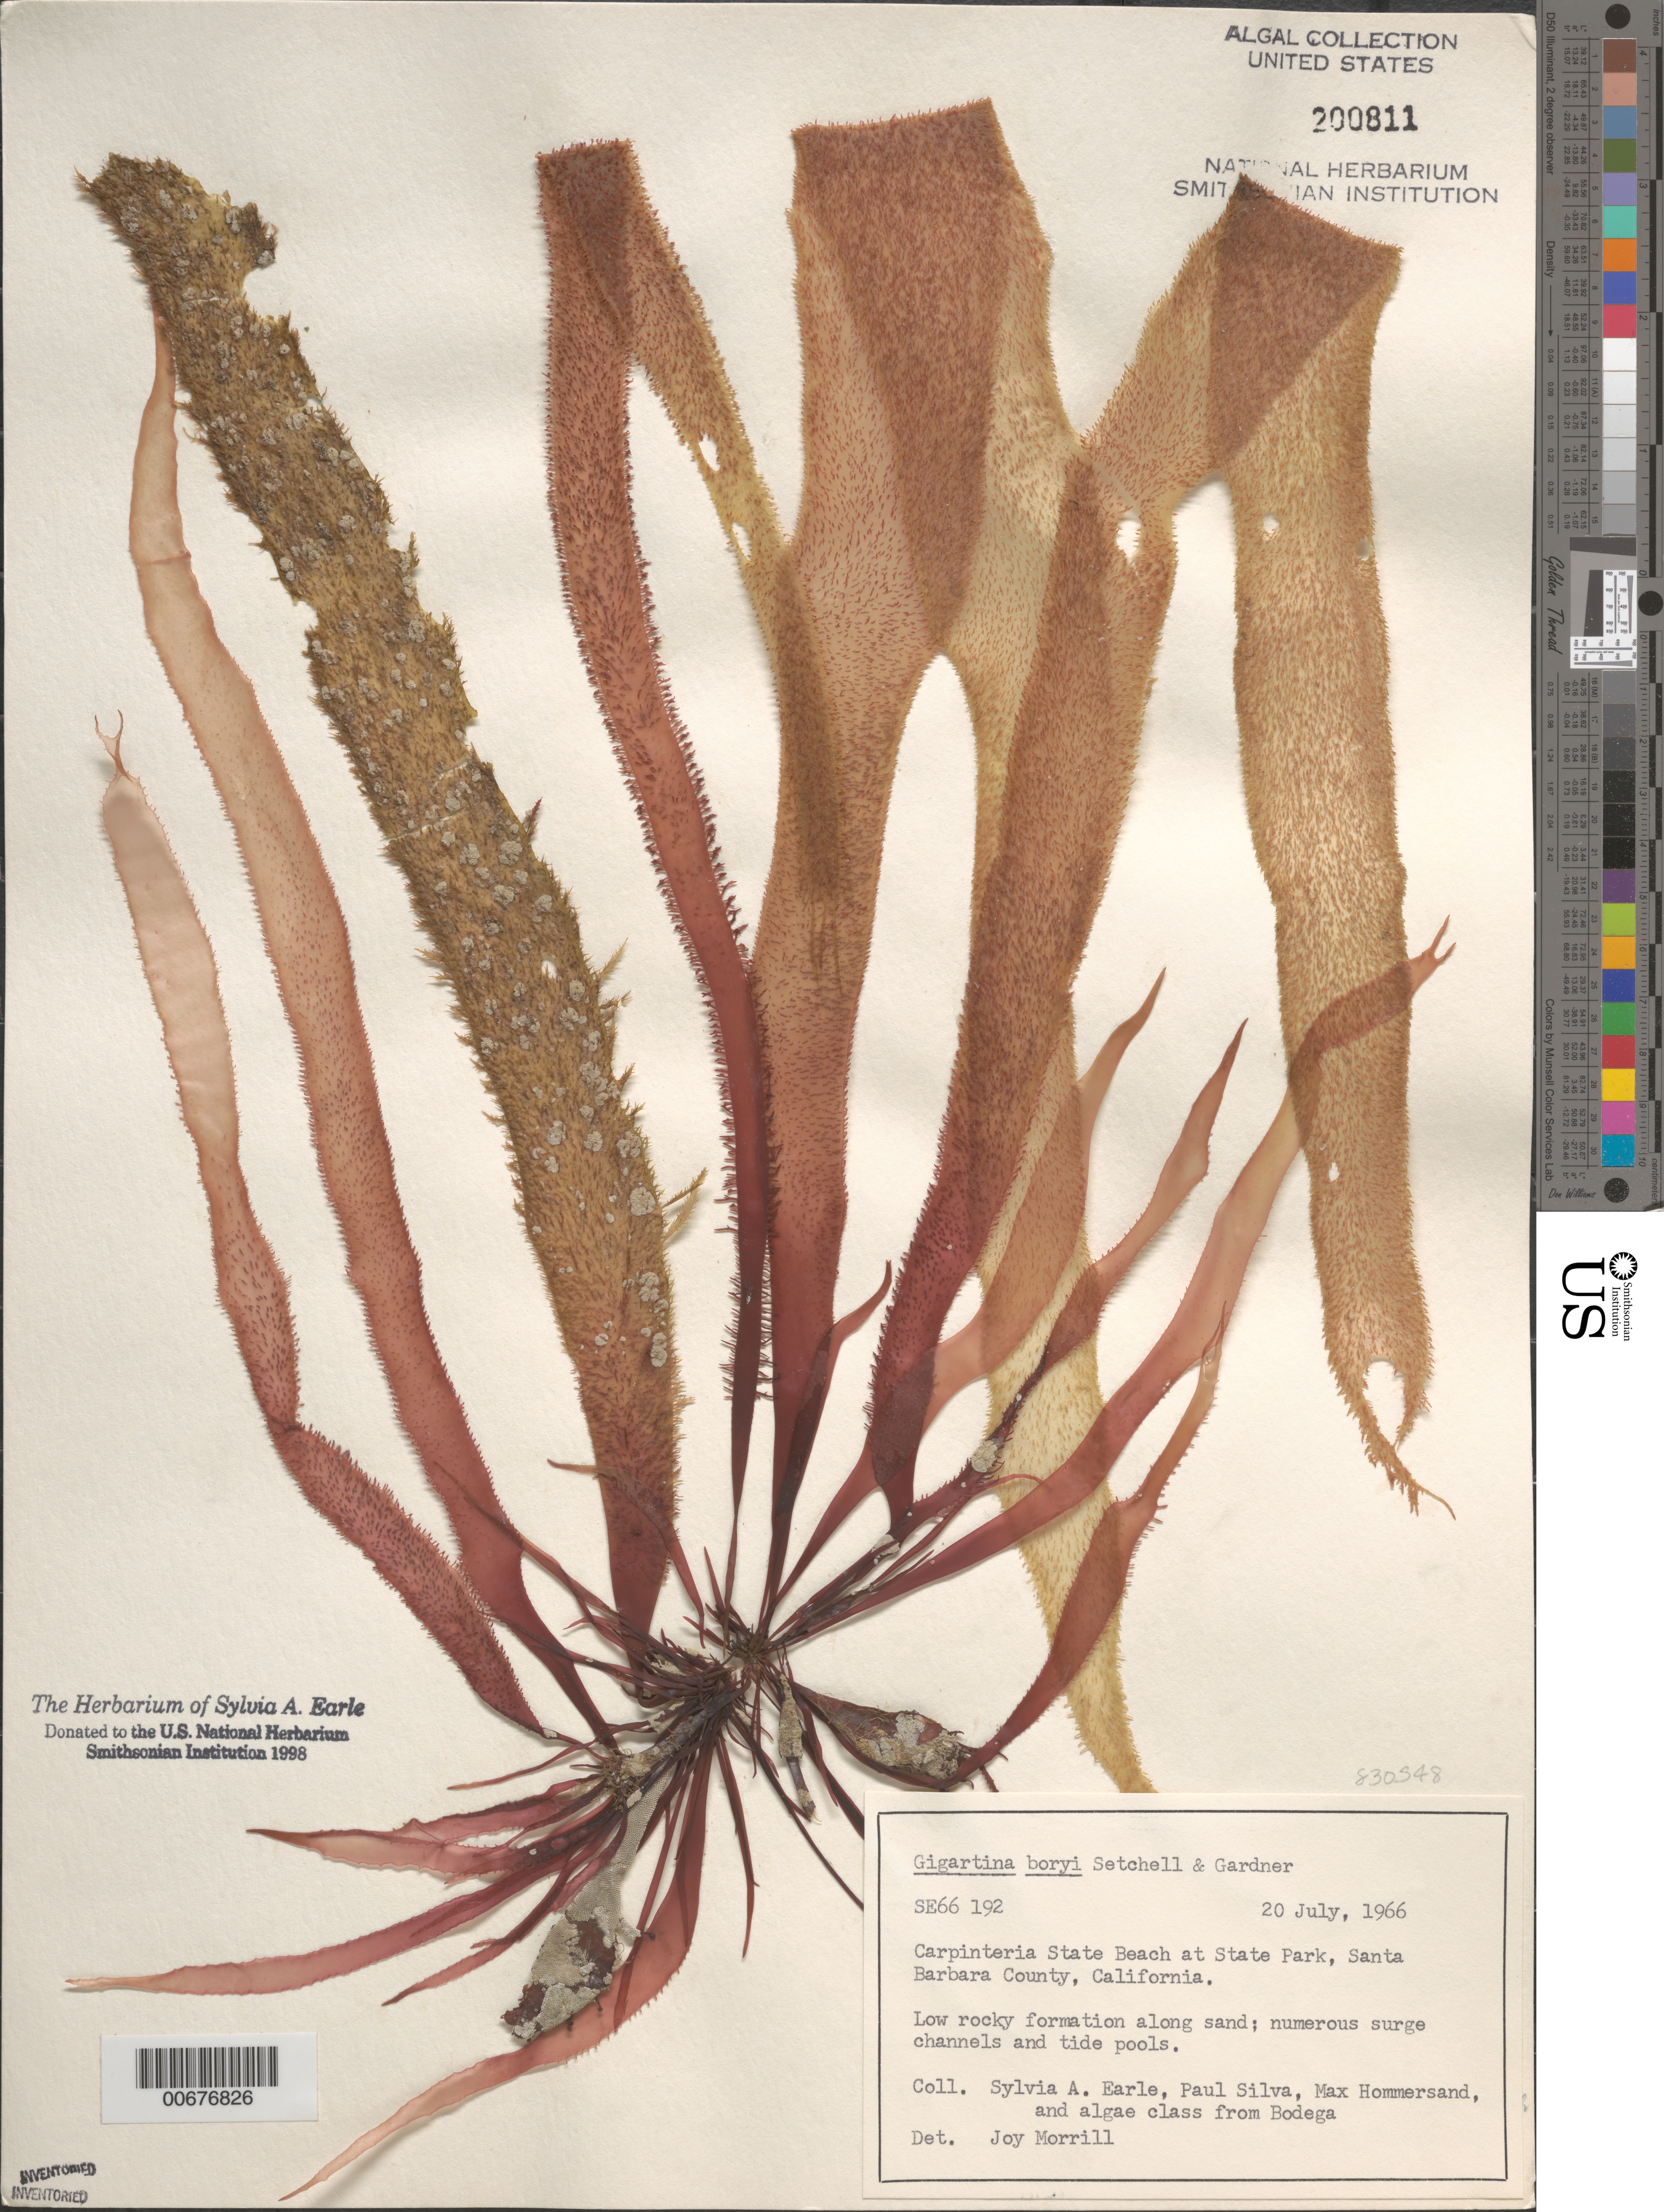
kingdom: Plantae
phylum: Rhodophyta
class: Florideophyceae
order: Gigartinales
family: Gigartinaceae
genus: Chondracanthus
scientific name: Chondracanthus harveyanus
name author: (Kütz.) Guiry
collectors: S. A. Earle, P. C. Silva, M. H. Hommersand & Bodega Algae Class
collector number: SE 66192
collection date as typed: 20 Jul 1966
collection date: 1966-07-20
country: United States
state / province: California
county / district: Santa Barbara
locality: Carpinteria State Beach, State Park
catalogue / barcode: US 200811